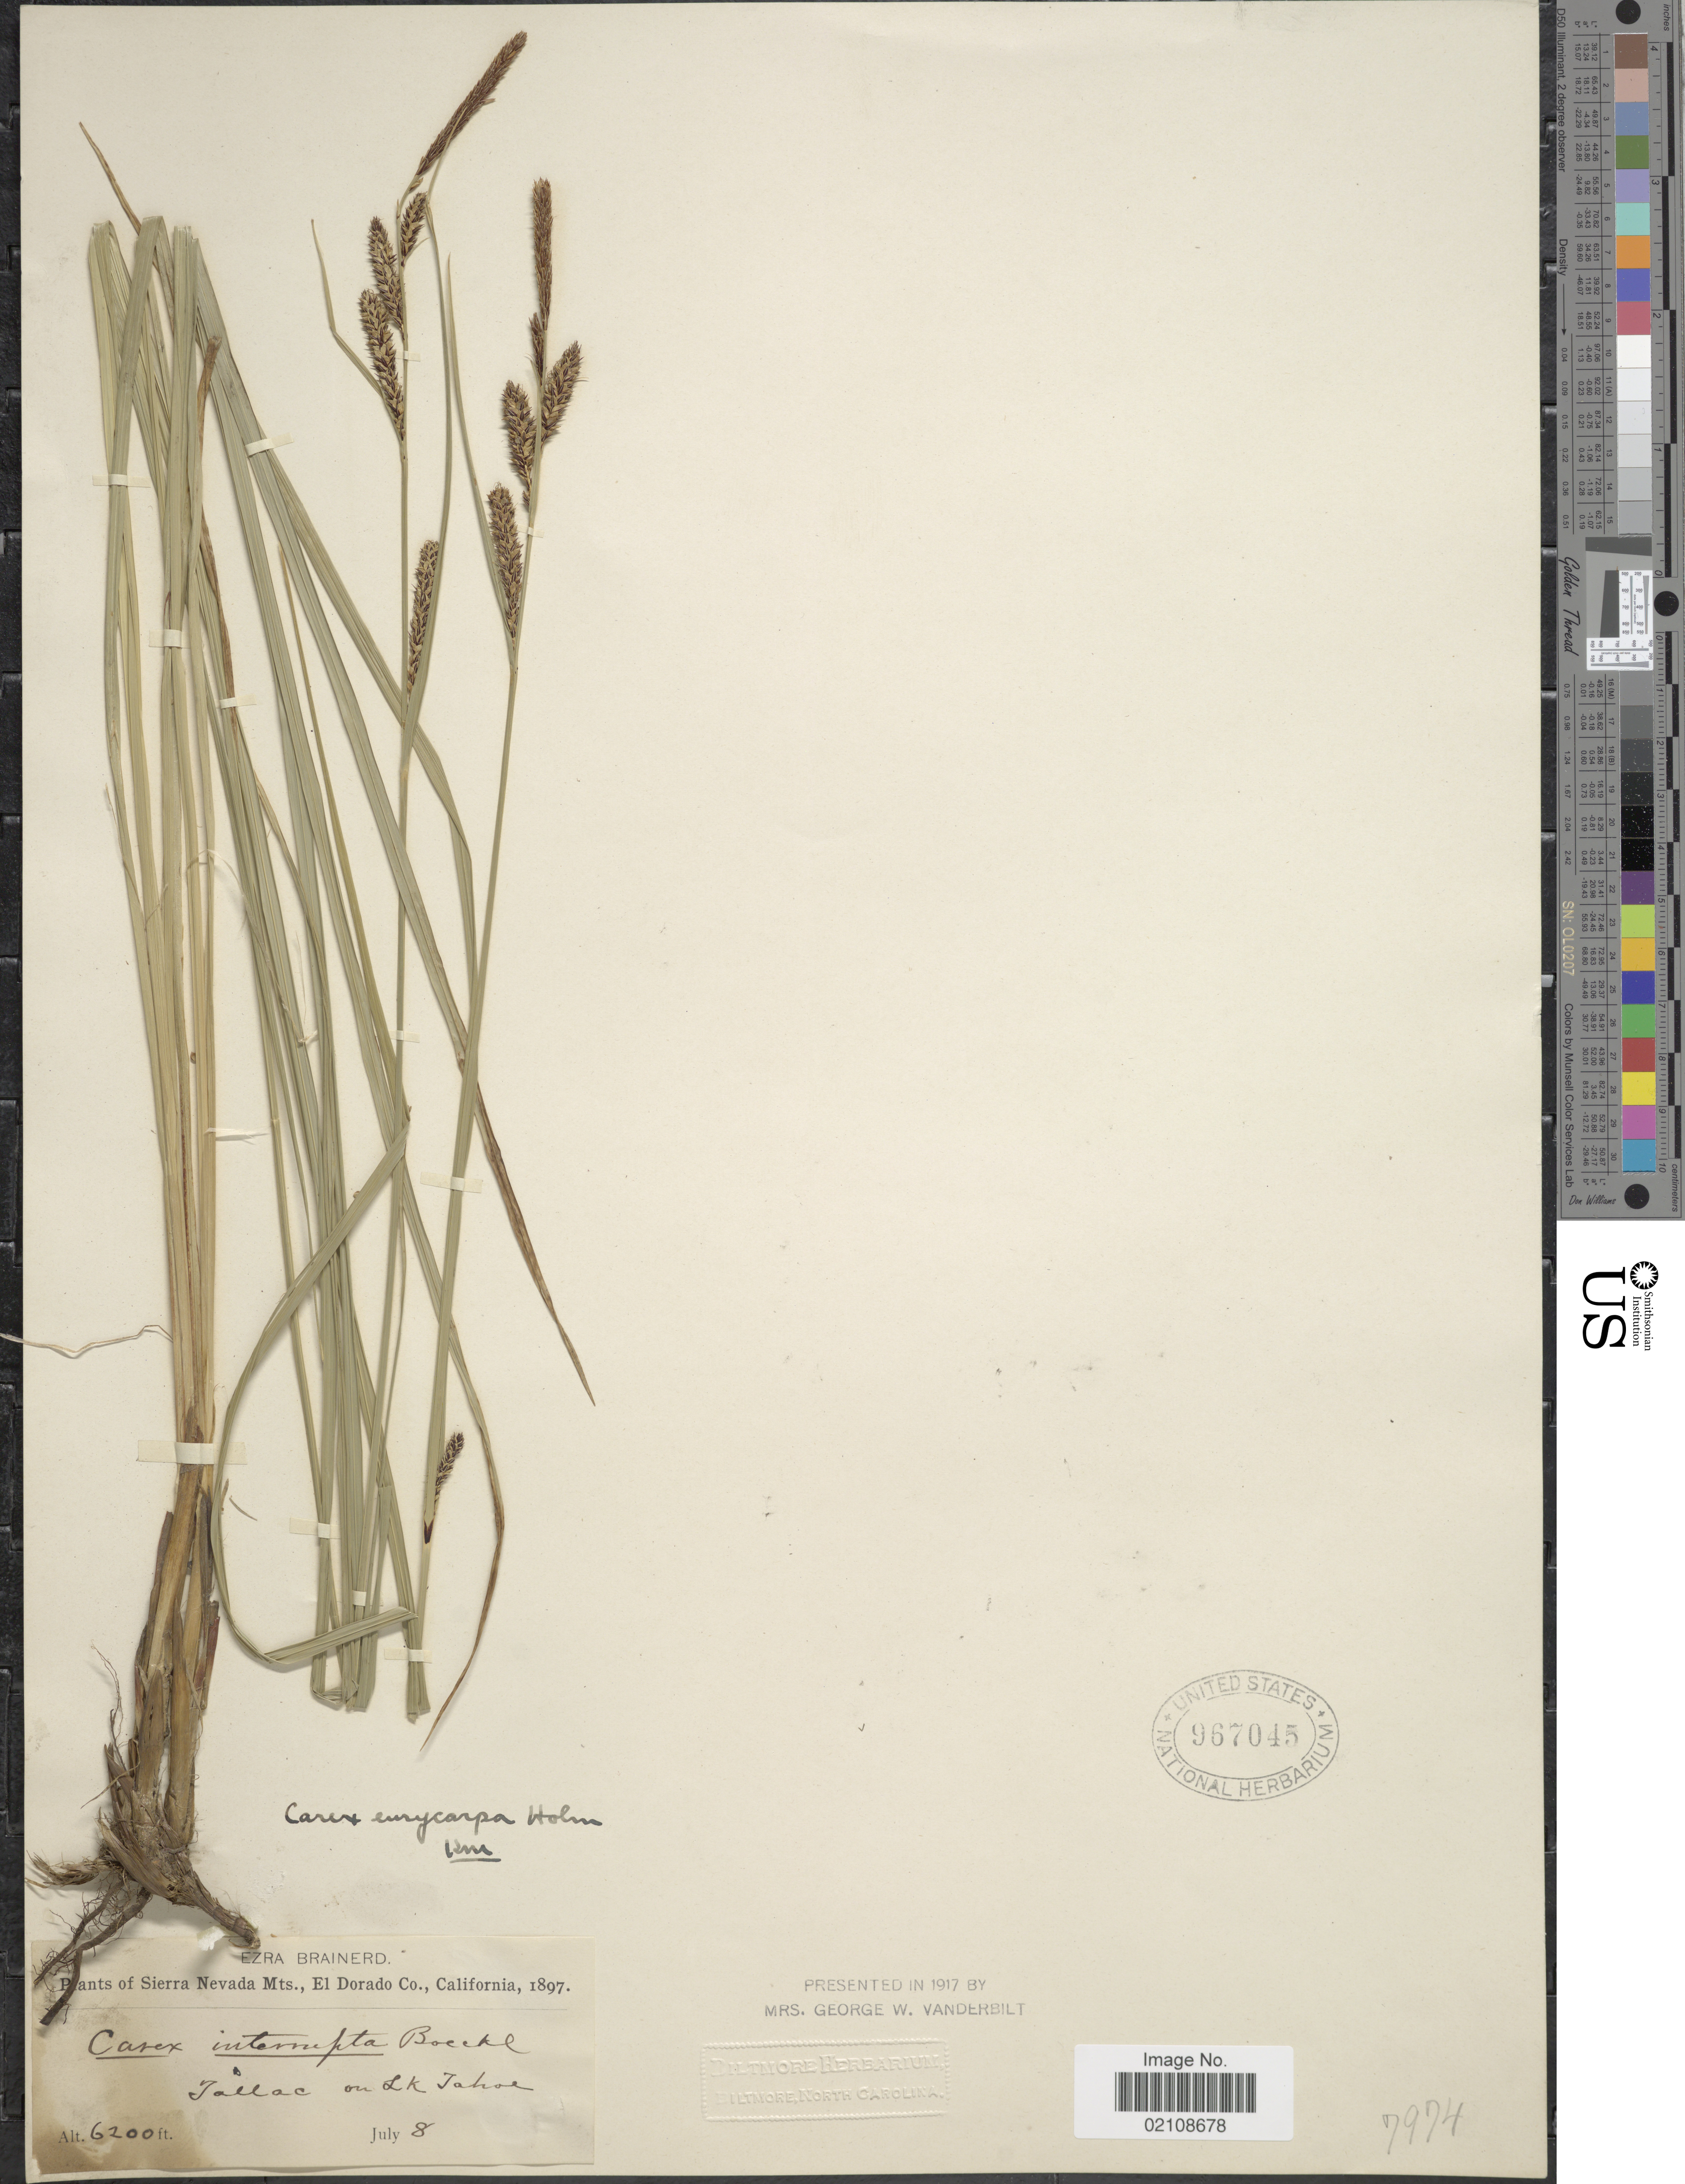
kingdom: Plantae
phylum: Tracheophyta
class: Liliopsida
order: Poales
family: Cyperaceae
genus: Carex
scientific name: Carex angustata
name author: Boott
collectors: E. Brainerd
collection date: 1897-07-08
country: United States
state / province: California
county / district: El Dorado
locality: Sierra Nevada Mts., El Dorado Co., Tallac on Lk Tahoe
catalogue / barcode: US 967045